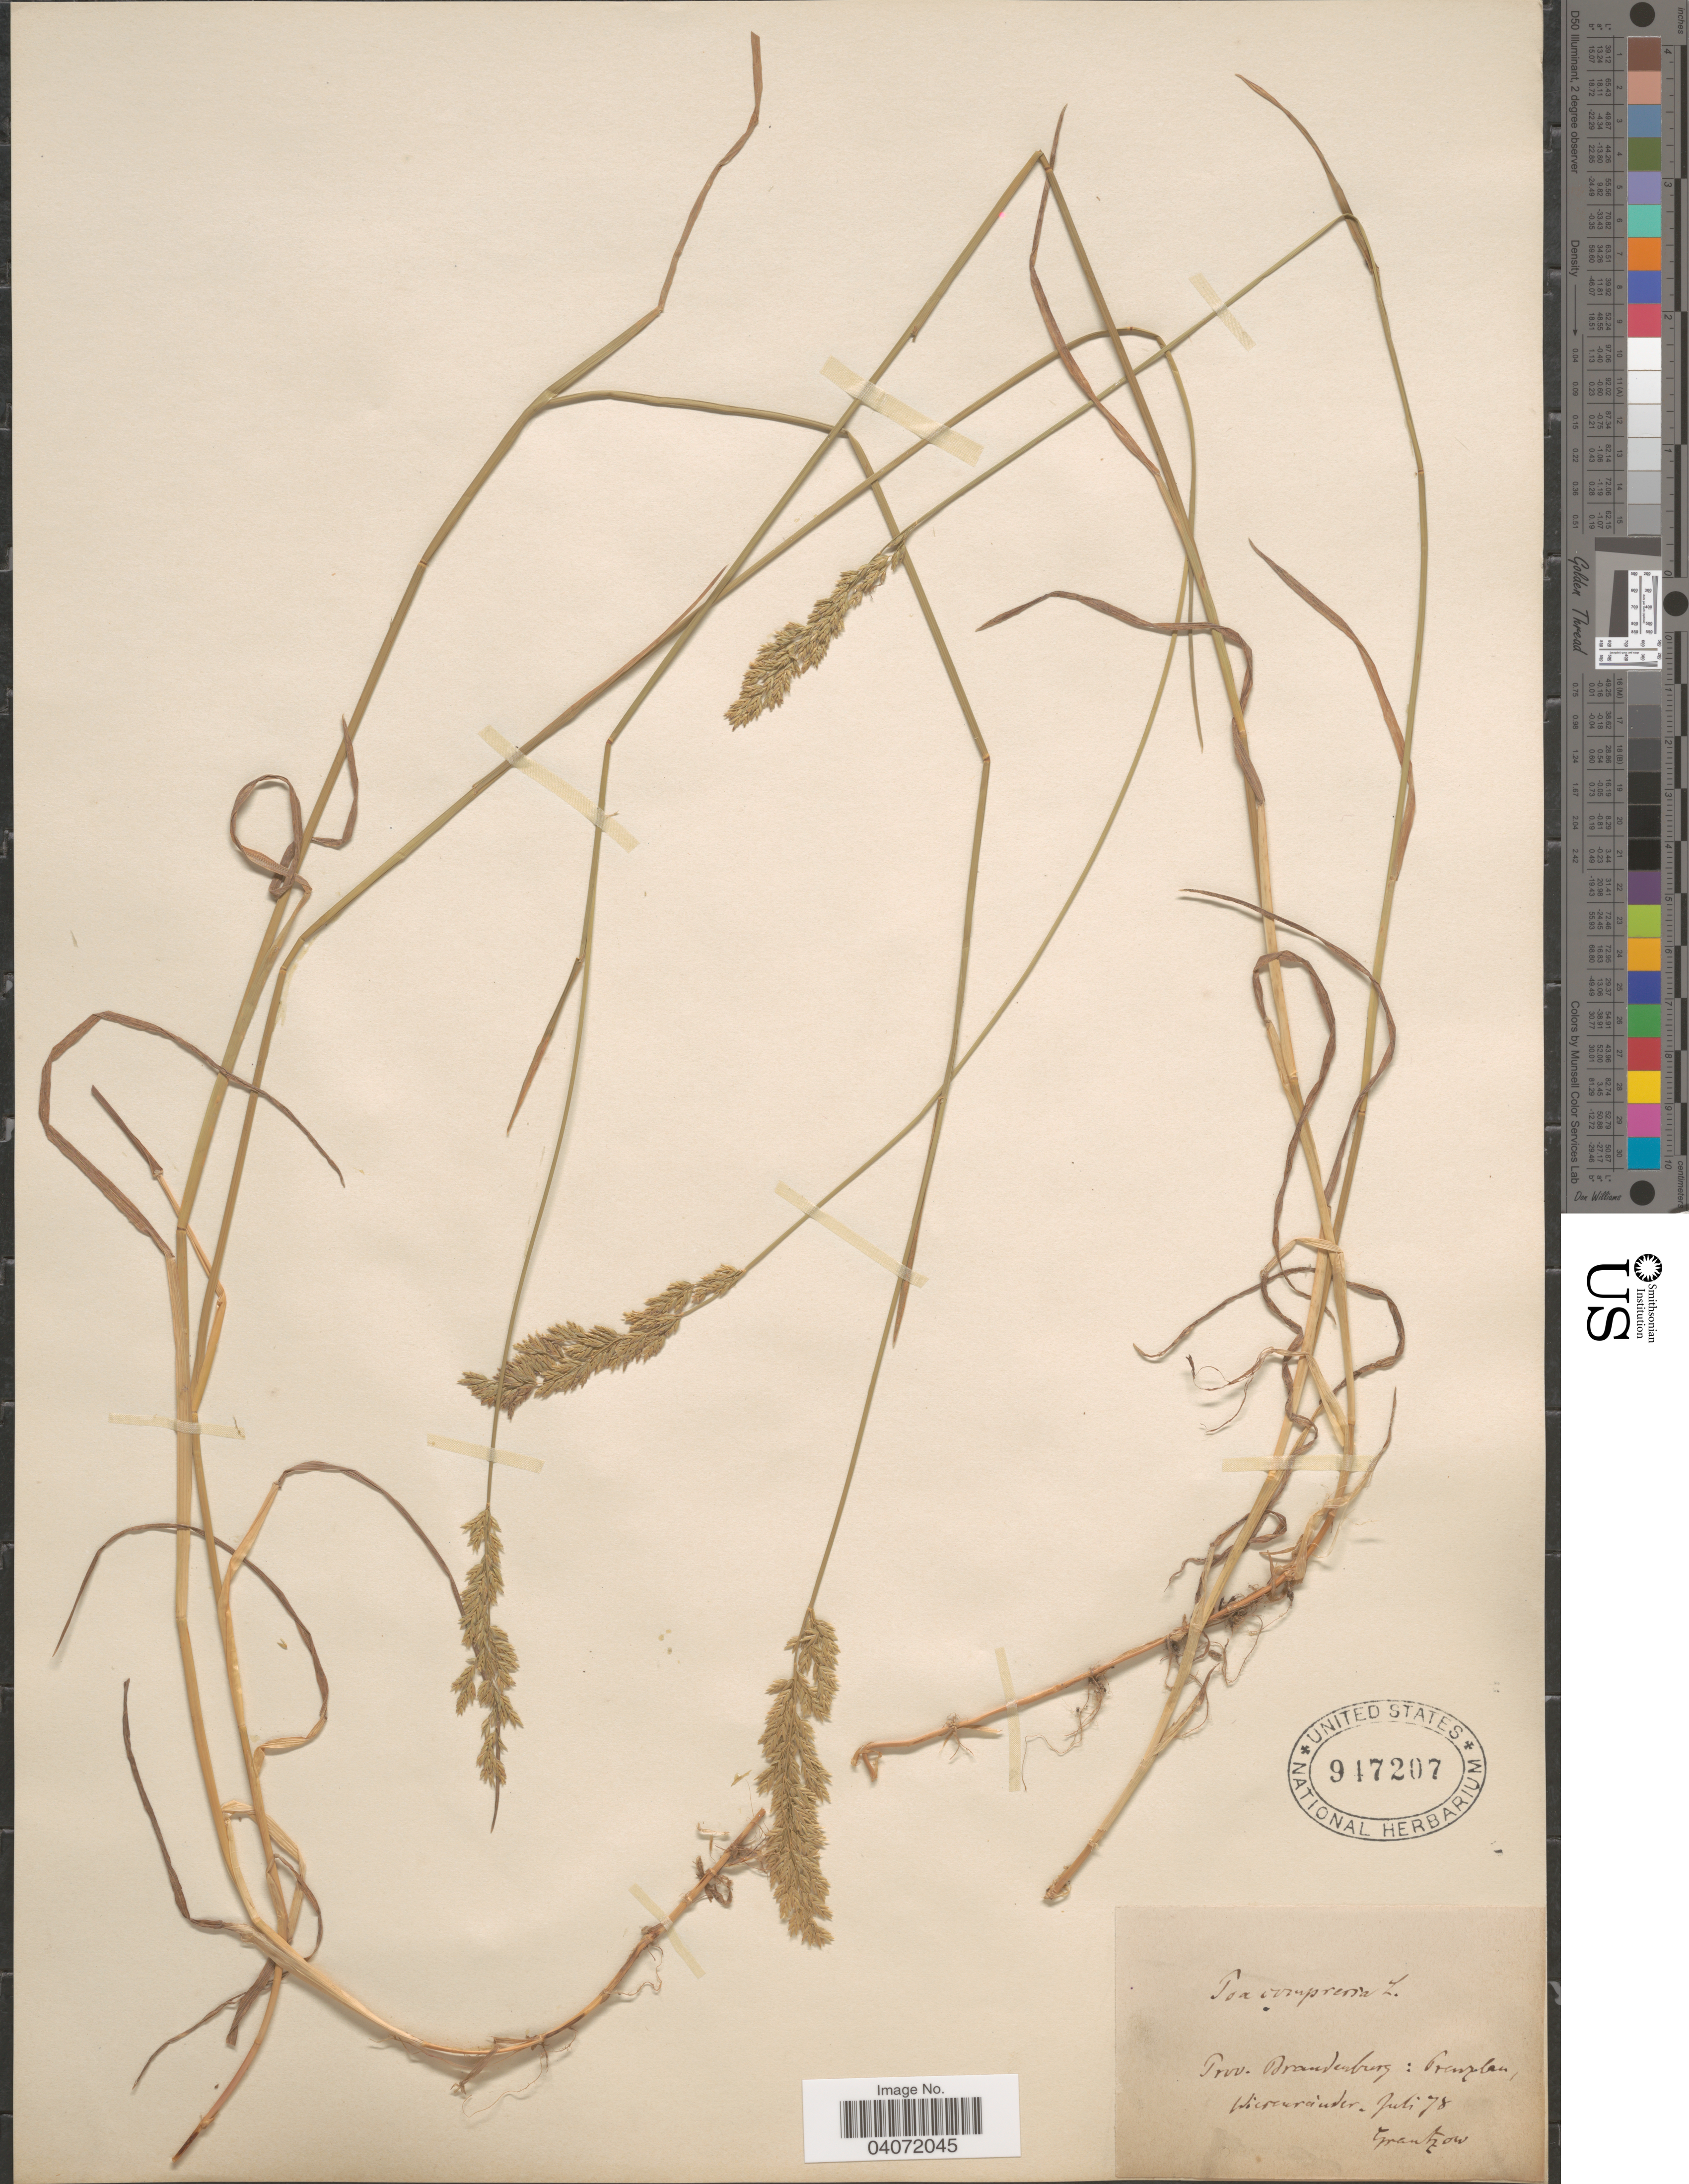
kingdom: Plantae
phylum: Tracheophyta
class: Liliopsida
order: Poales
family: Poaceae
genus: Poa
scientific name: Poa compressa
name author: L.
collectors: Grantzow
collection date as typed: Transcribed d/m/y: /7/78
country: Germany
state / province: Brandenburg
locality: Prenzlau, Wierenràuder. [interpreted]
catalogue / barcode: US 947207